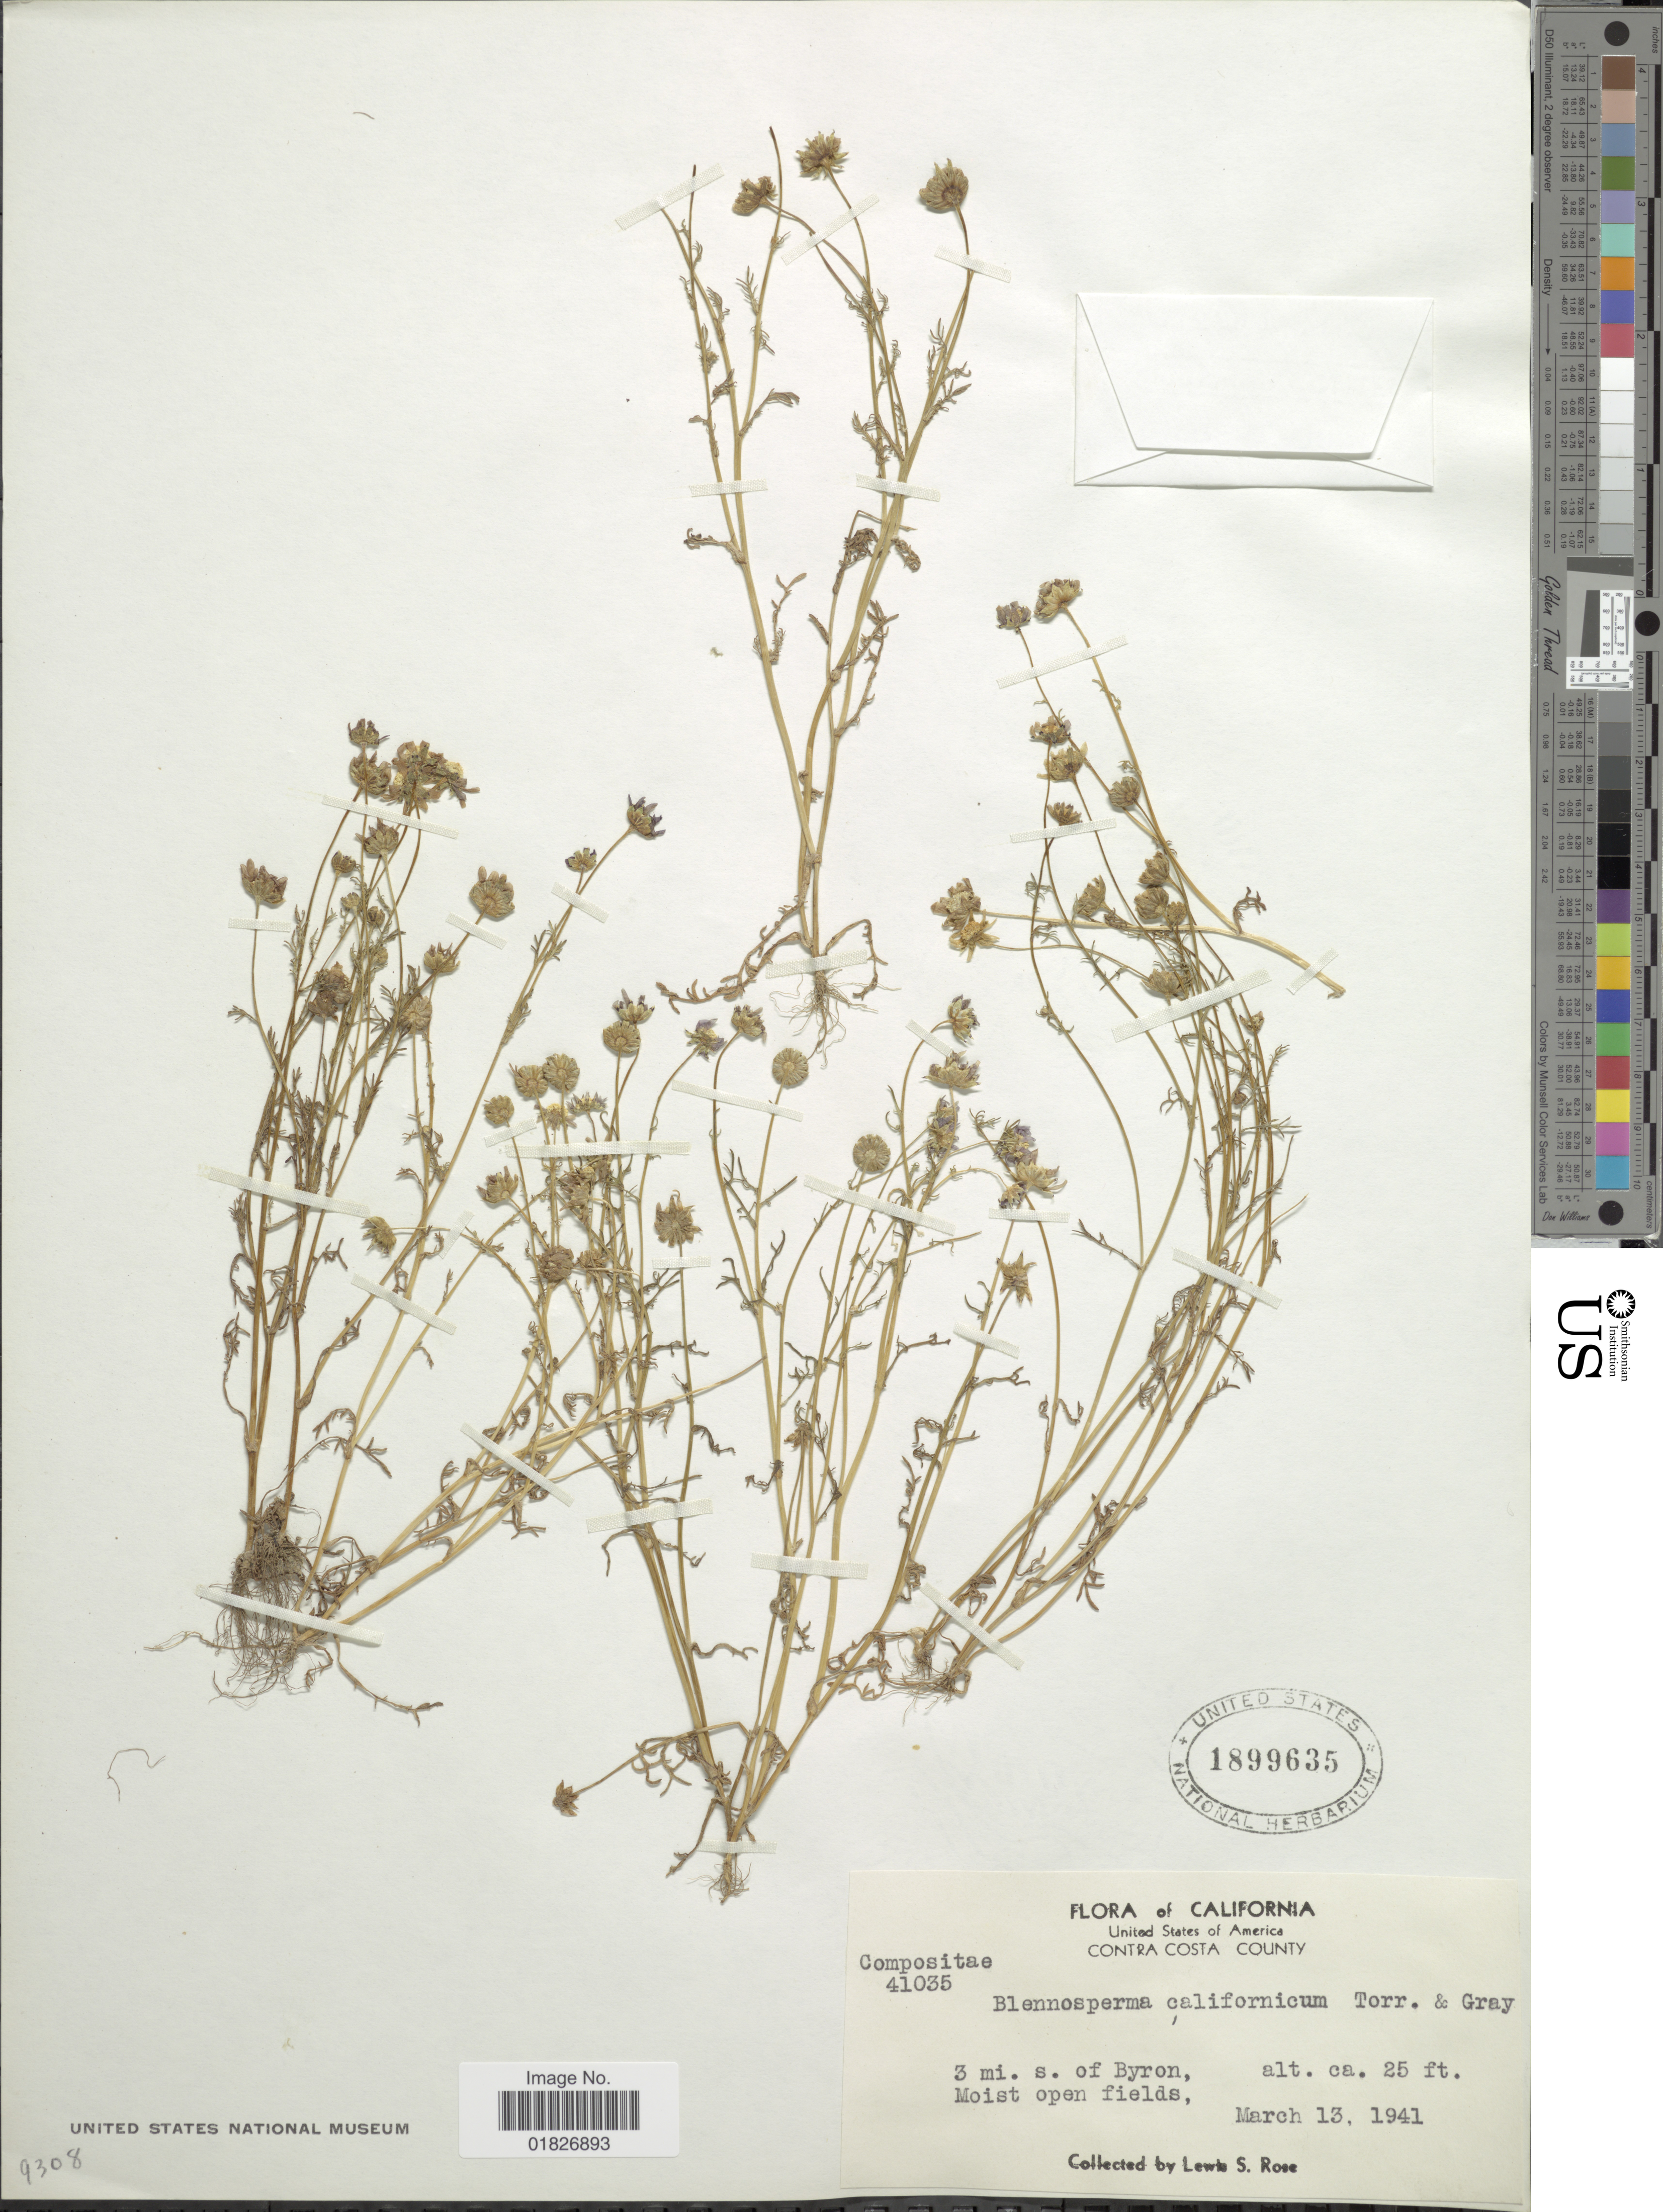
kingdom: Plantae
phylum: Tracheophyta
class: Magnoliopsida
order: Asterales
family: Asteraceae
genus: Blennosperma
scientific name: Blennosperma nanum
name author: (Hook.) S.F. Blake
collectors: L. S. Rose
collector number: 41035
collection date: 1941-03-13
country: United States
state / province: California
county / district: Contra Costa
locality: United States of America, Contra Costa County, 3 mi. s. of Byron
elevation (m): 8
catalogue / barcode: US 1899635